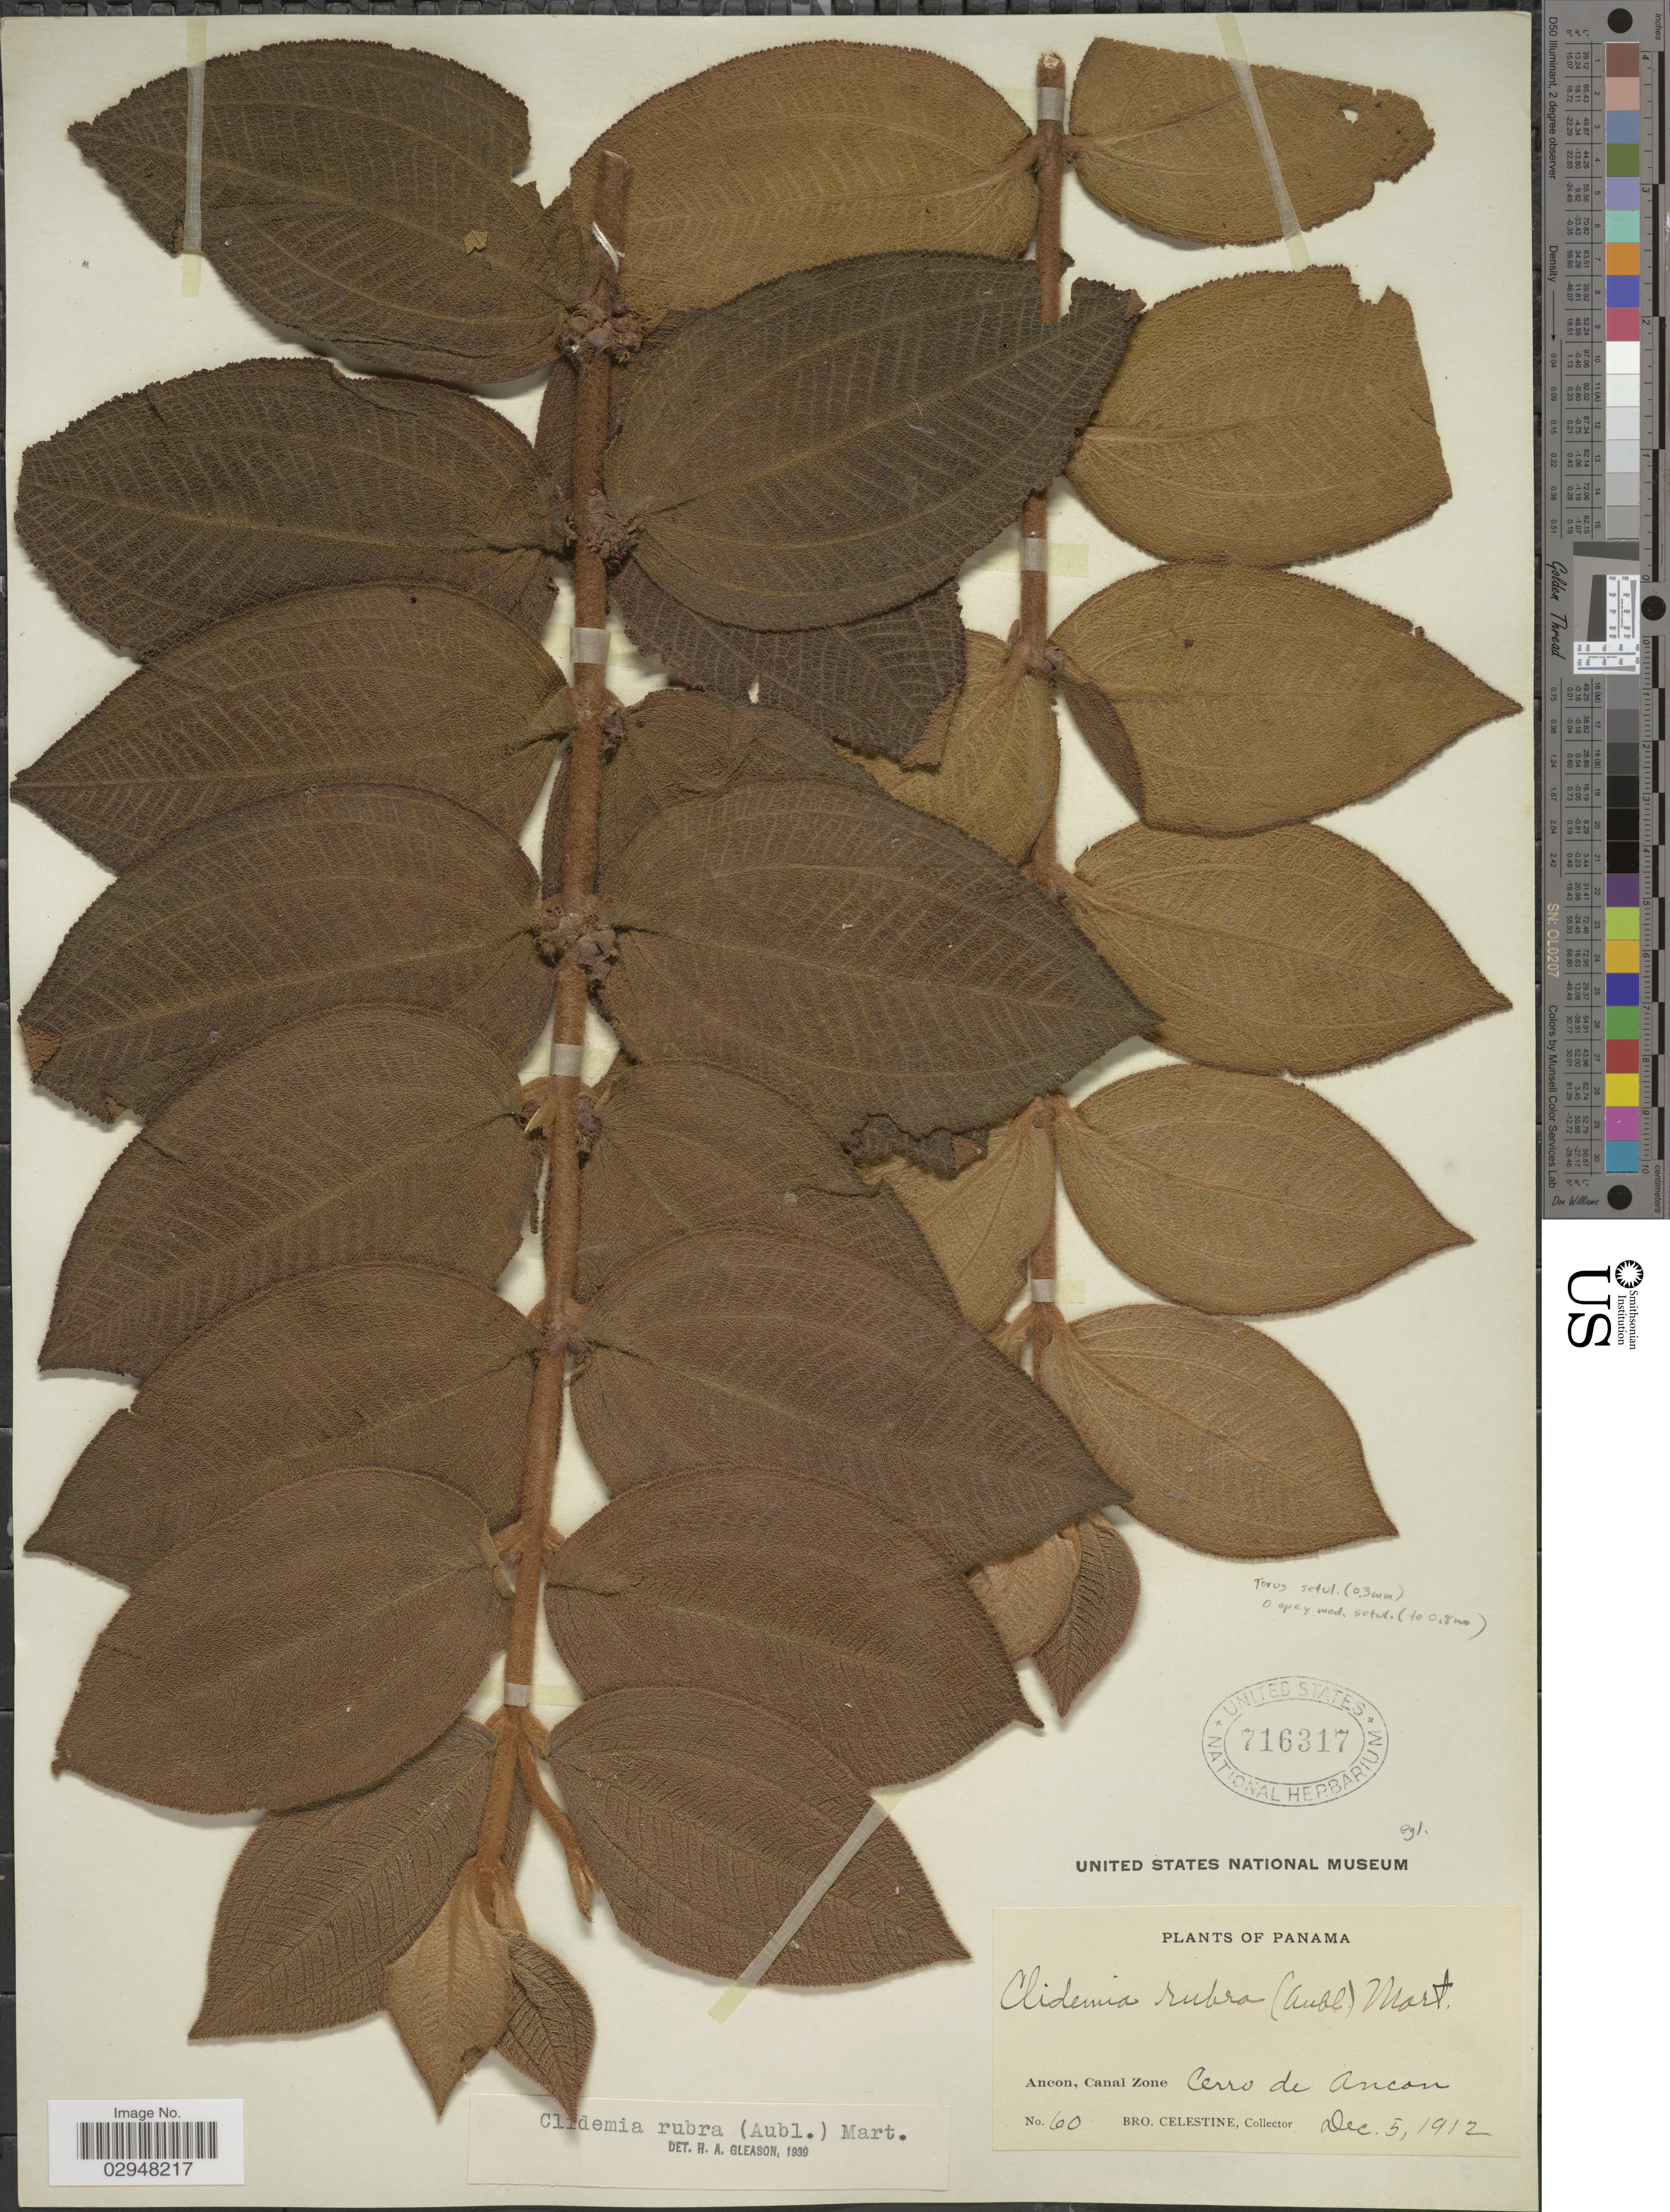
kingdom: Plantae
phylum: Tracheophyta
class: Magnoliopsida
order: Myrtales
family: Melastomataceae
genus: Clidemia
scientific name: Clidemia rubra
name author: (Aubl.) Mart.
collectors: B. Celestine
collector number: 60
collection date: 1912-12-05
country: Panama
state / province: Colón / Panamá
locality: Ancon, Canal Zone. Cerro de Ancon.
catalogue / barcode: US 716317